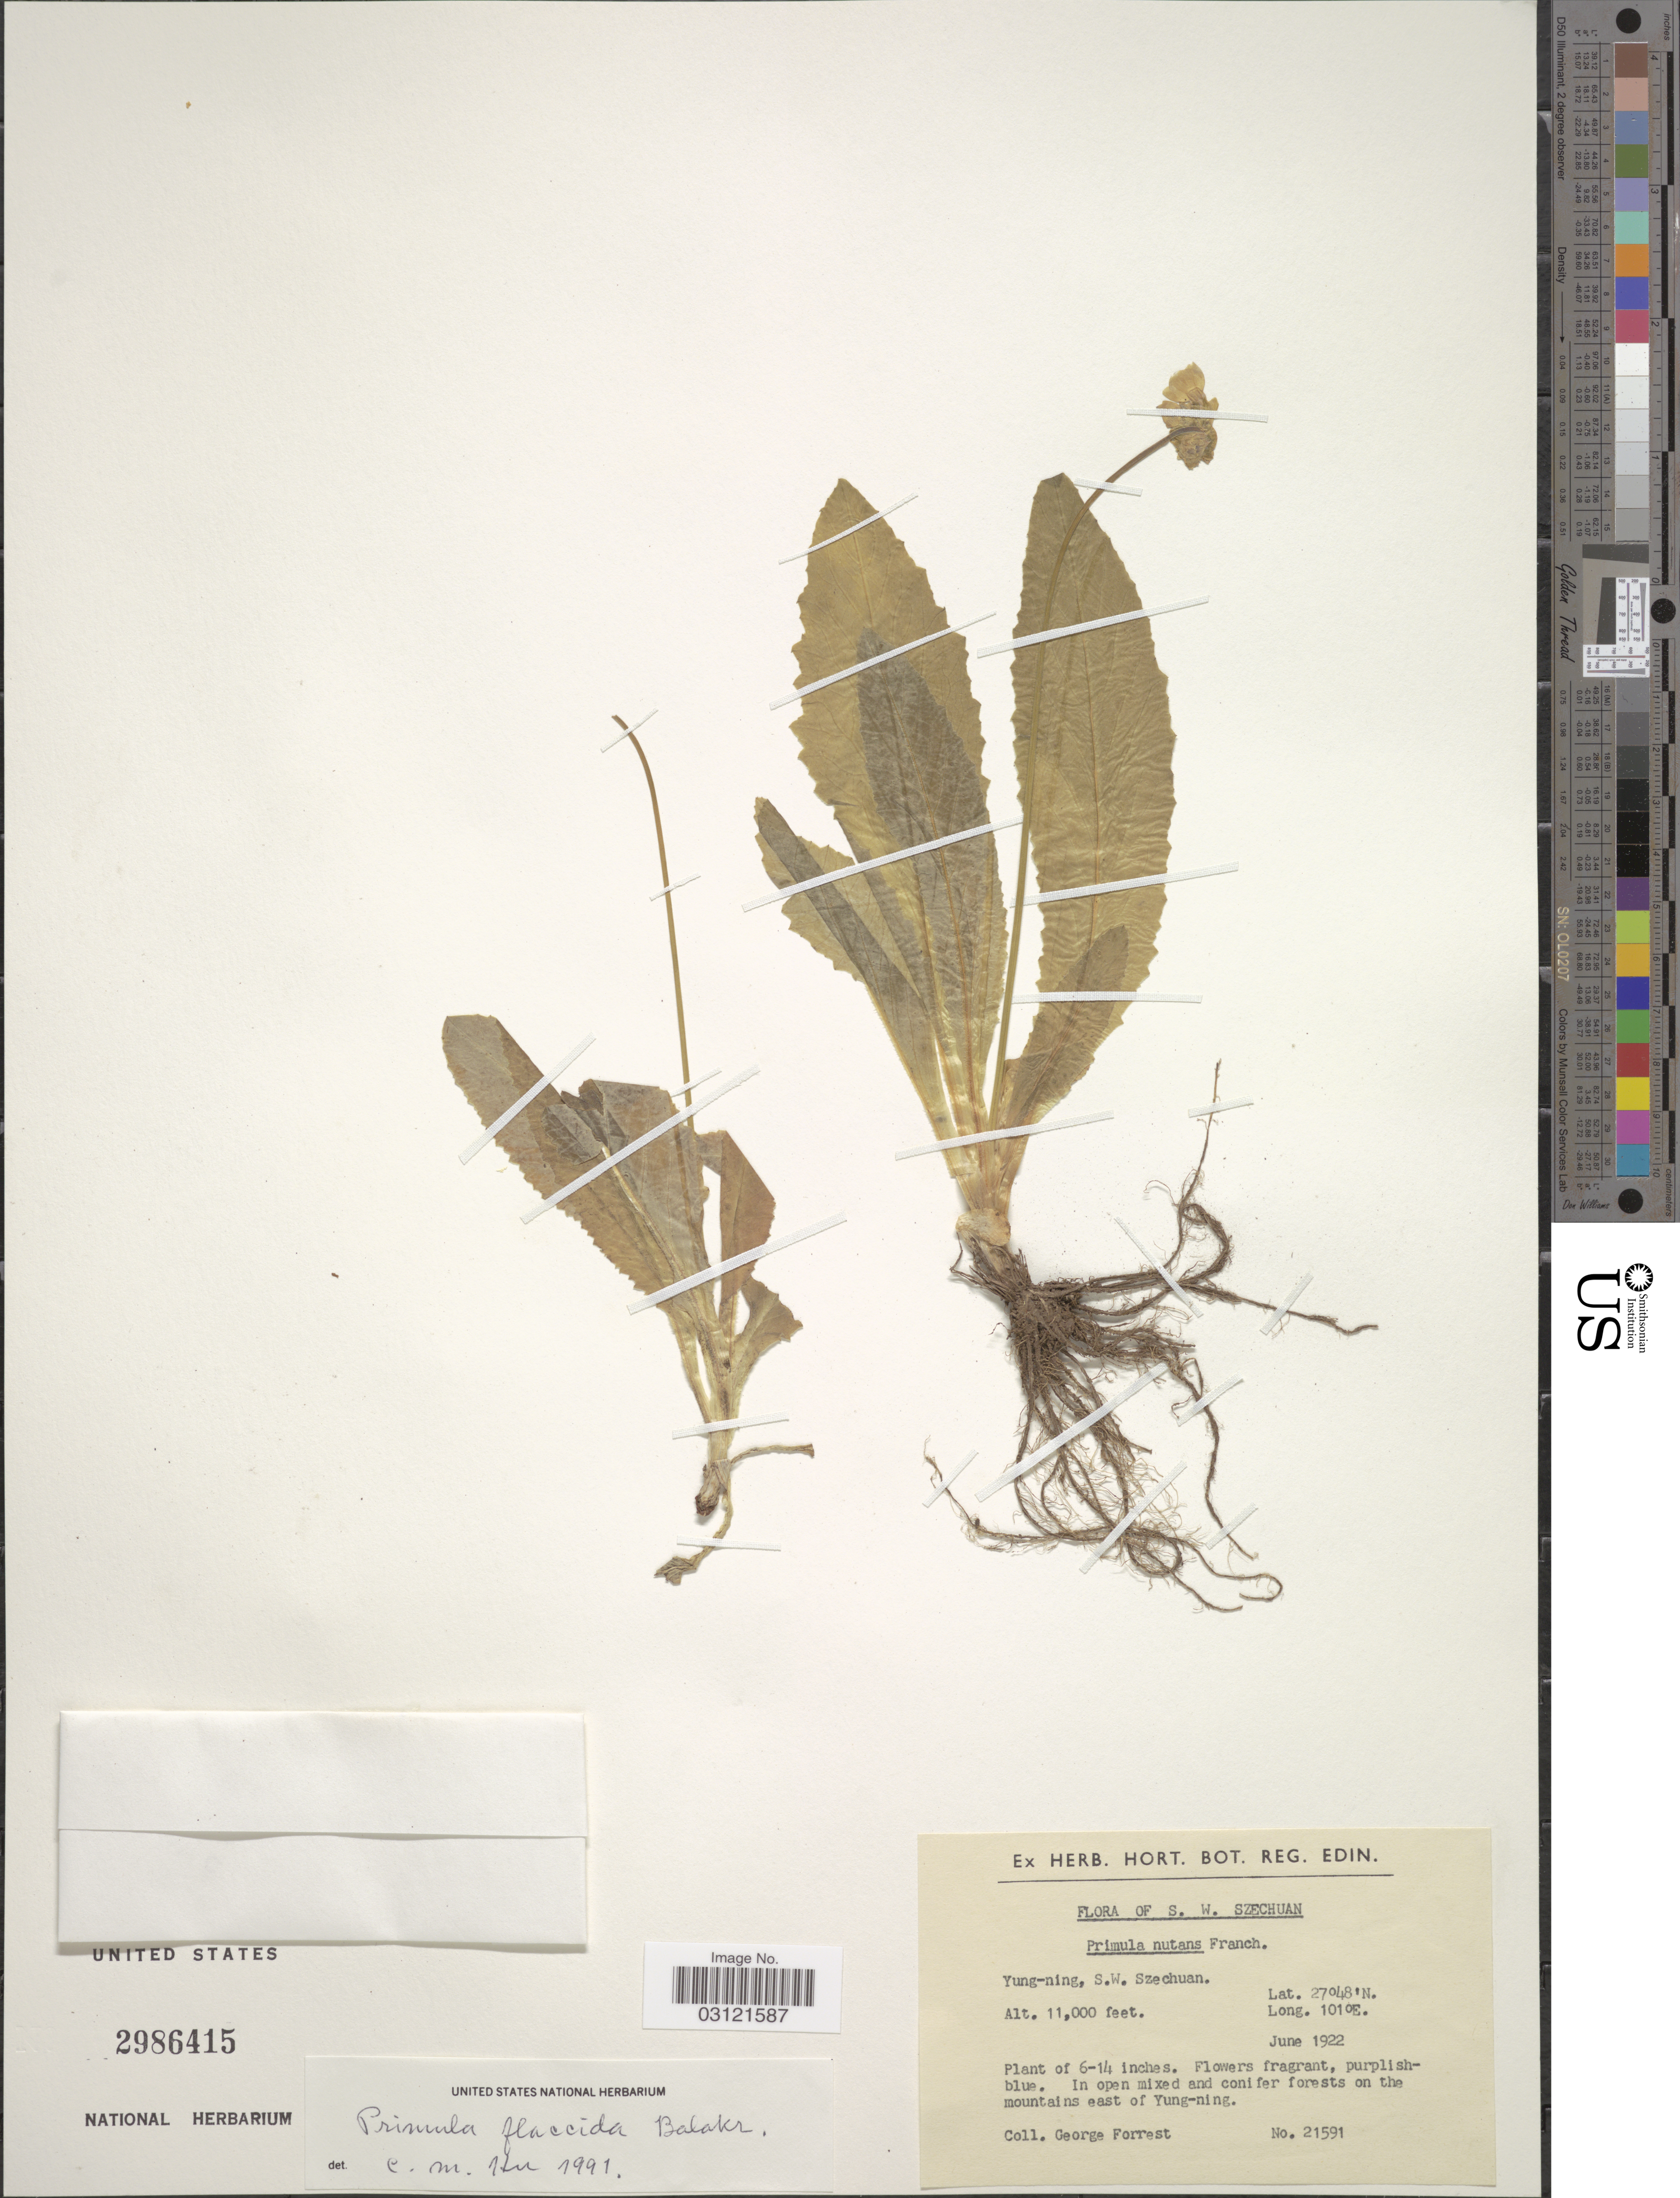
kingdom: Plantae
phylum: Tracheophyta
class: Magnoliopsida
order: Ericales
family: Primulaceae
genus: Primula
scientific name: Primula nutans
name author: Georgi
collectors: G. Forrest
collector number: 21591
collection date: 1922-06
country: China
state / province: Sichuan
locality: S.W. Szechuan, Yung-ning, S.W. Szechuan. In open mixed and conifer forests on the mountains east of Yung-ning.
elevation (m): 3353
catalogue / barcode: US 2986415